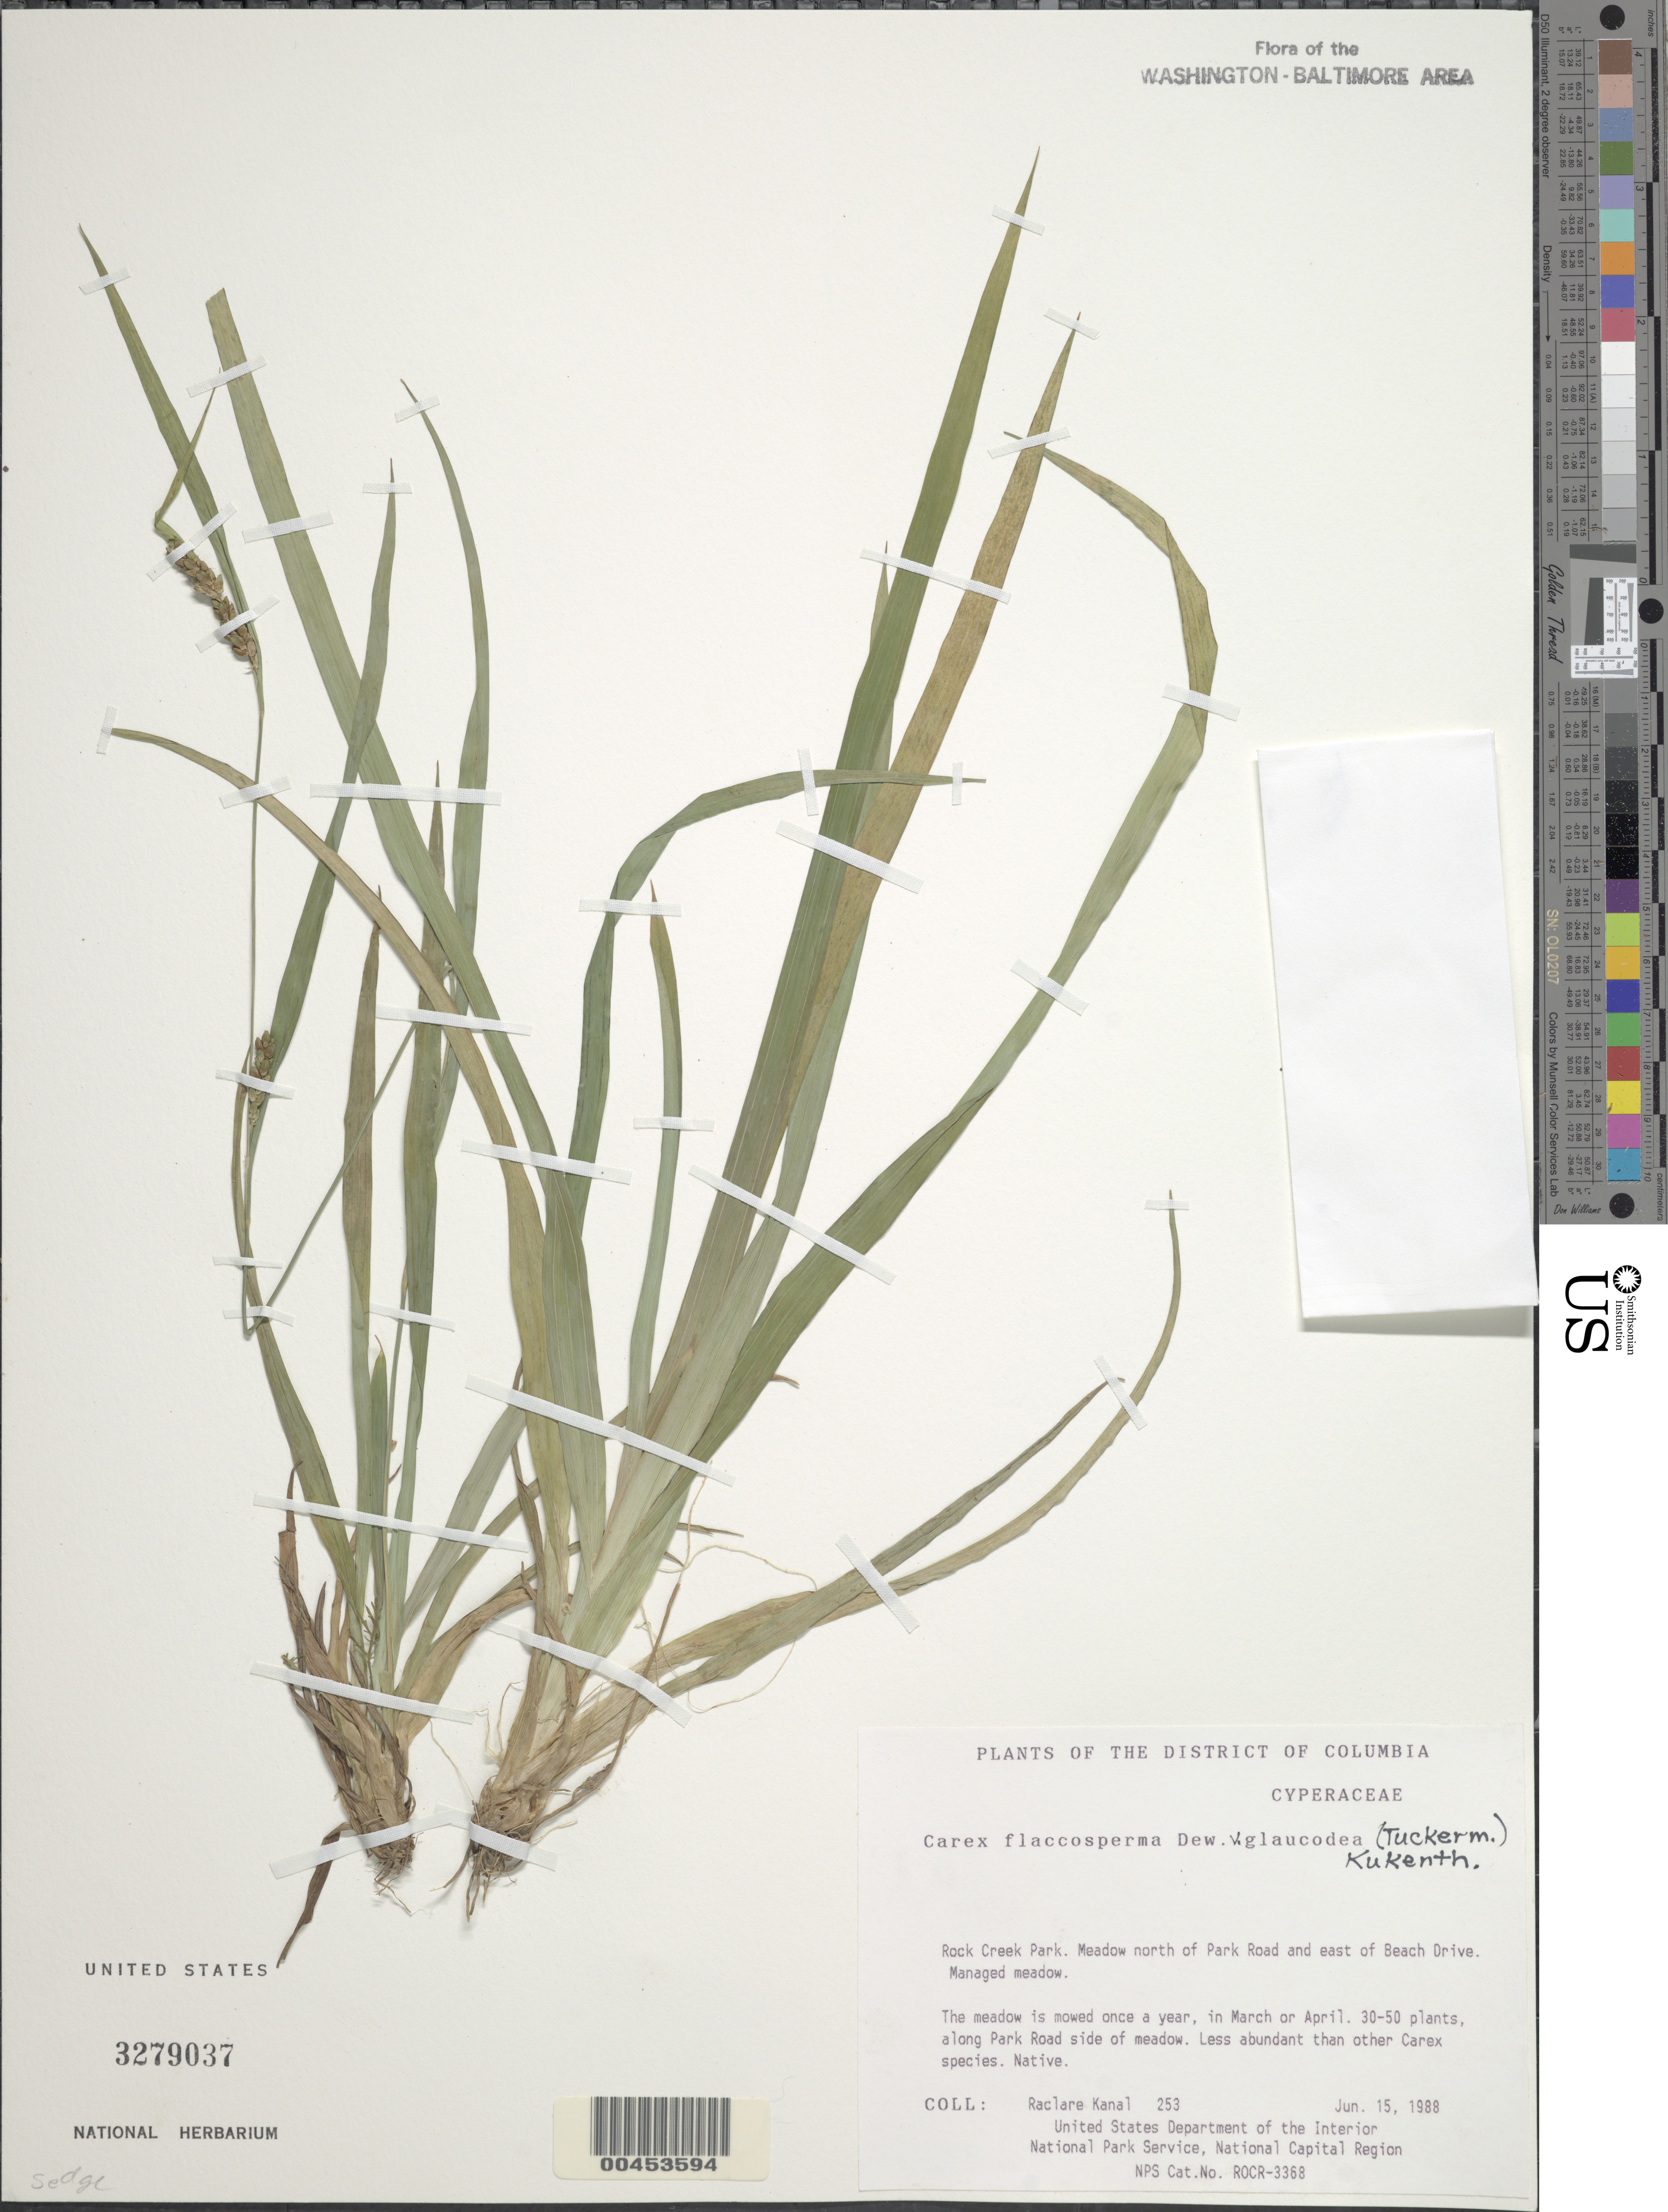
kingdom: Plantae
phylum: Tracheophyta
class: Liliopsida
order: Poales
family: Cyperaceae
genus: Carex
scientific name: Carex glaucodea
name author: Tuck. ex Olney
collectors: R. Kanal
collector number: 253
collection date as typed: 15 Jun 1988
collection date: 1988-06-15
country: United States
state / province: District of Columbia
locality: Rock Creek Park, N of Park Road, E of Beach Drive Rock Creek Park & vicinity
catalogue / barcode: US 3279037